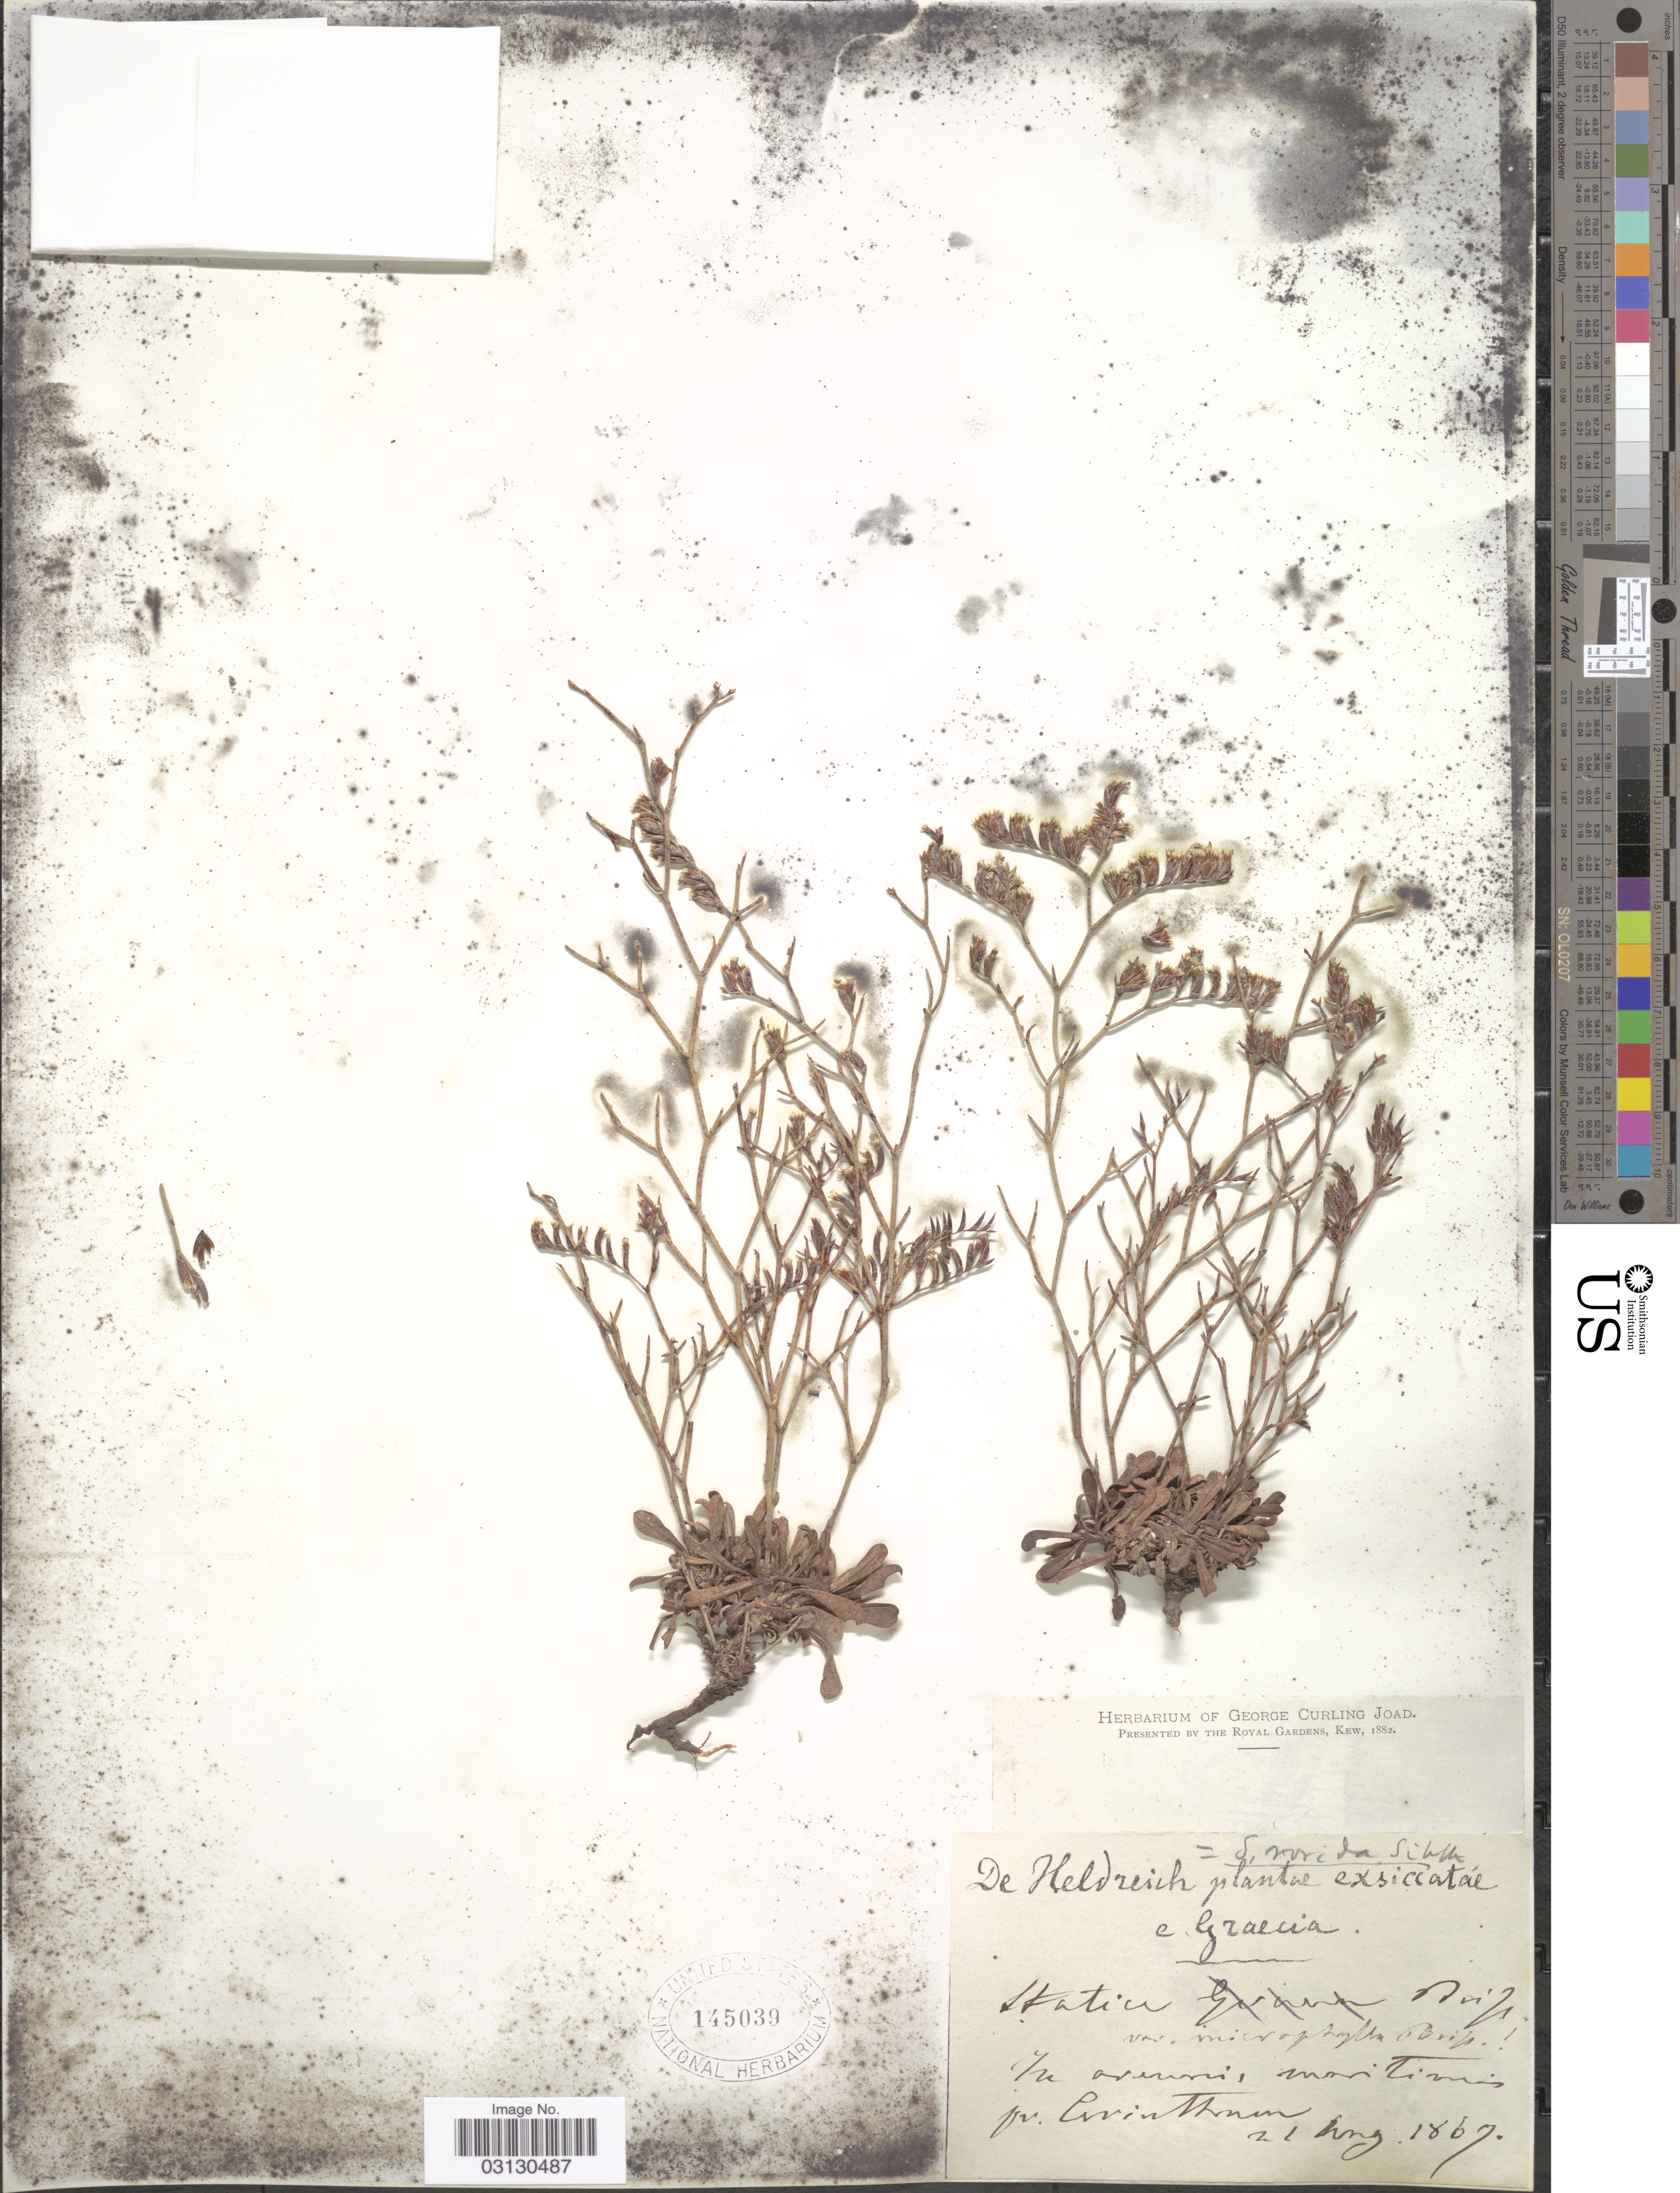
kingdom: Plantae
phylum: Tracheophyta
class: Magnoliopsida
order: Caryophyllales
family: Plumbaginaceae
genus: Limonium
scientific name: Limonium roridum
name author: (Sm.) Brullo & Guarino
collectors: -. De Heldreich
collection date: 1867-08-21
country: Greece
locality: Graecia. In aneruni, montimis pr. Corinthum.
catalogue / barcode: US 145039